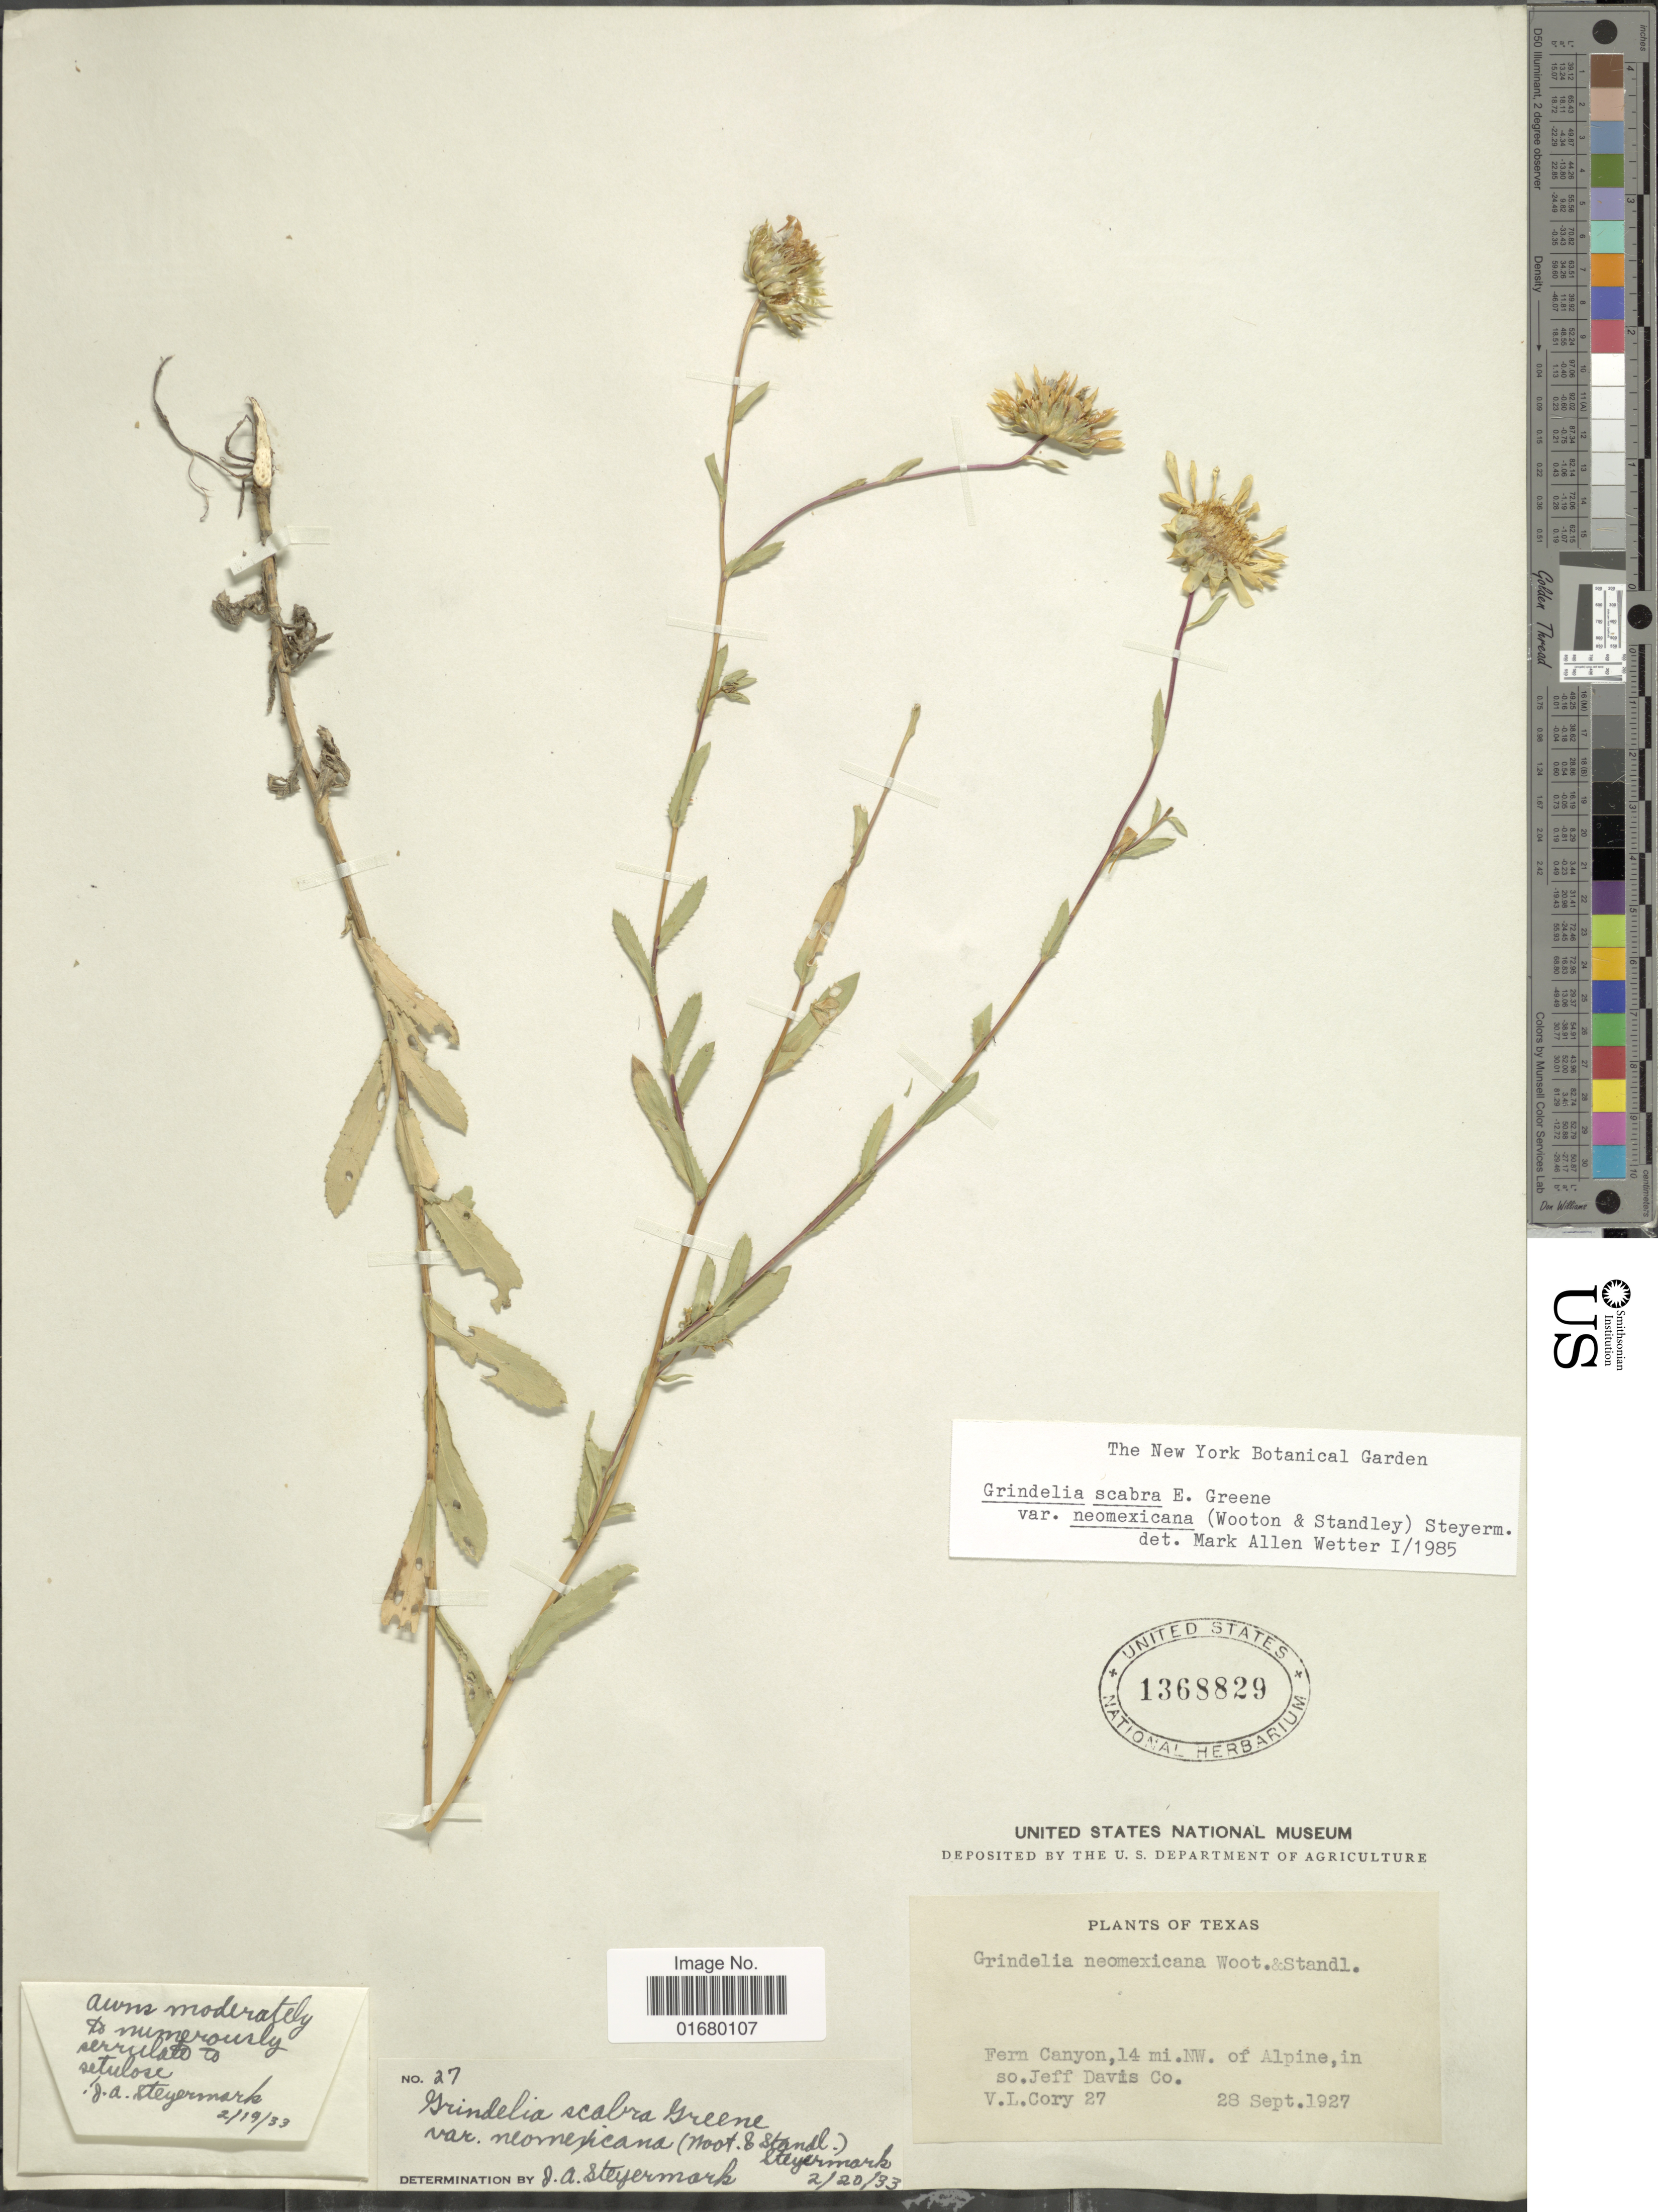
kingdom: Plantae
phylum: Tracheophyta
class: Magnoliopsida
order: Asterales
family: Asteraceae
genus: Grindelia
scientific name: Grindelia scabra var. neomexicana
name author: (Wooton & Standl.) Steyerm.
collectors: V. Cory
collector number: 27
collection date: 1927-09-28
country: United States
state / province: Texas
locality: Fern Canyon, 14 mi. NW. of Alpine, in so. Jeff Davis Co.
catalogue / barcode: US 1368829